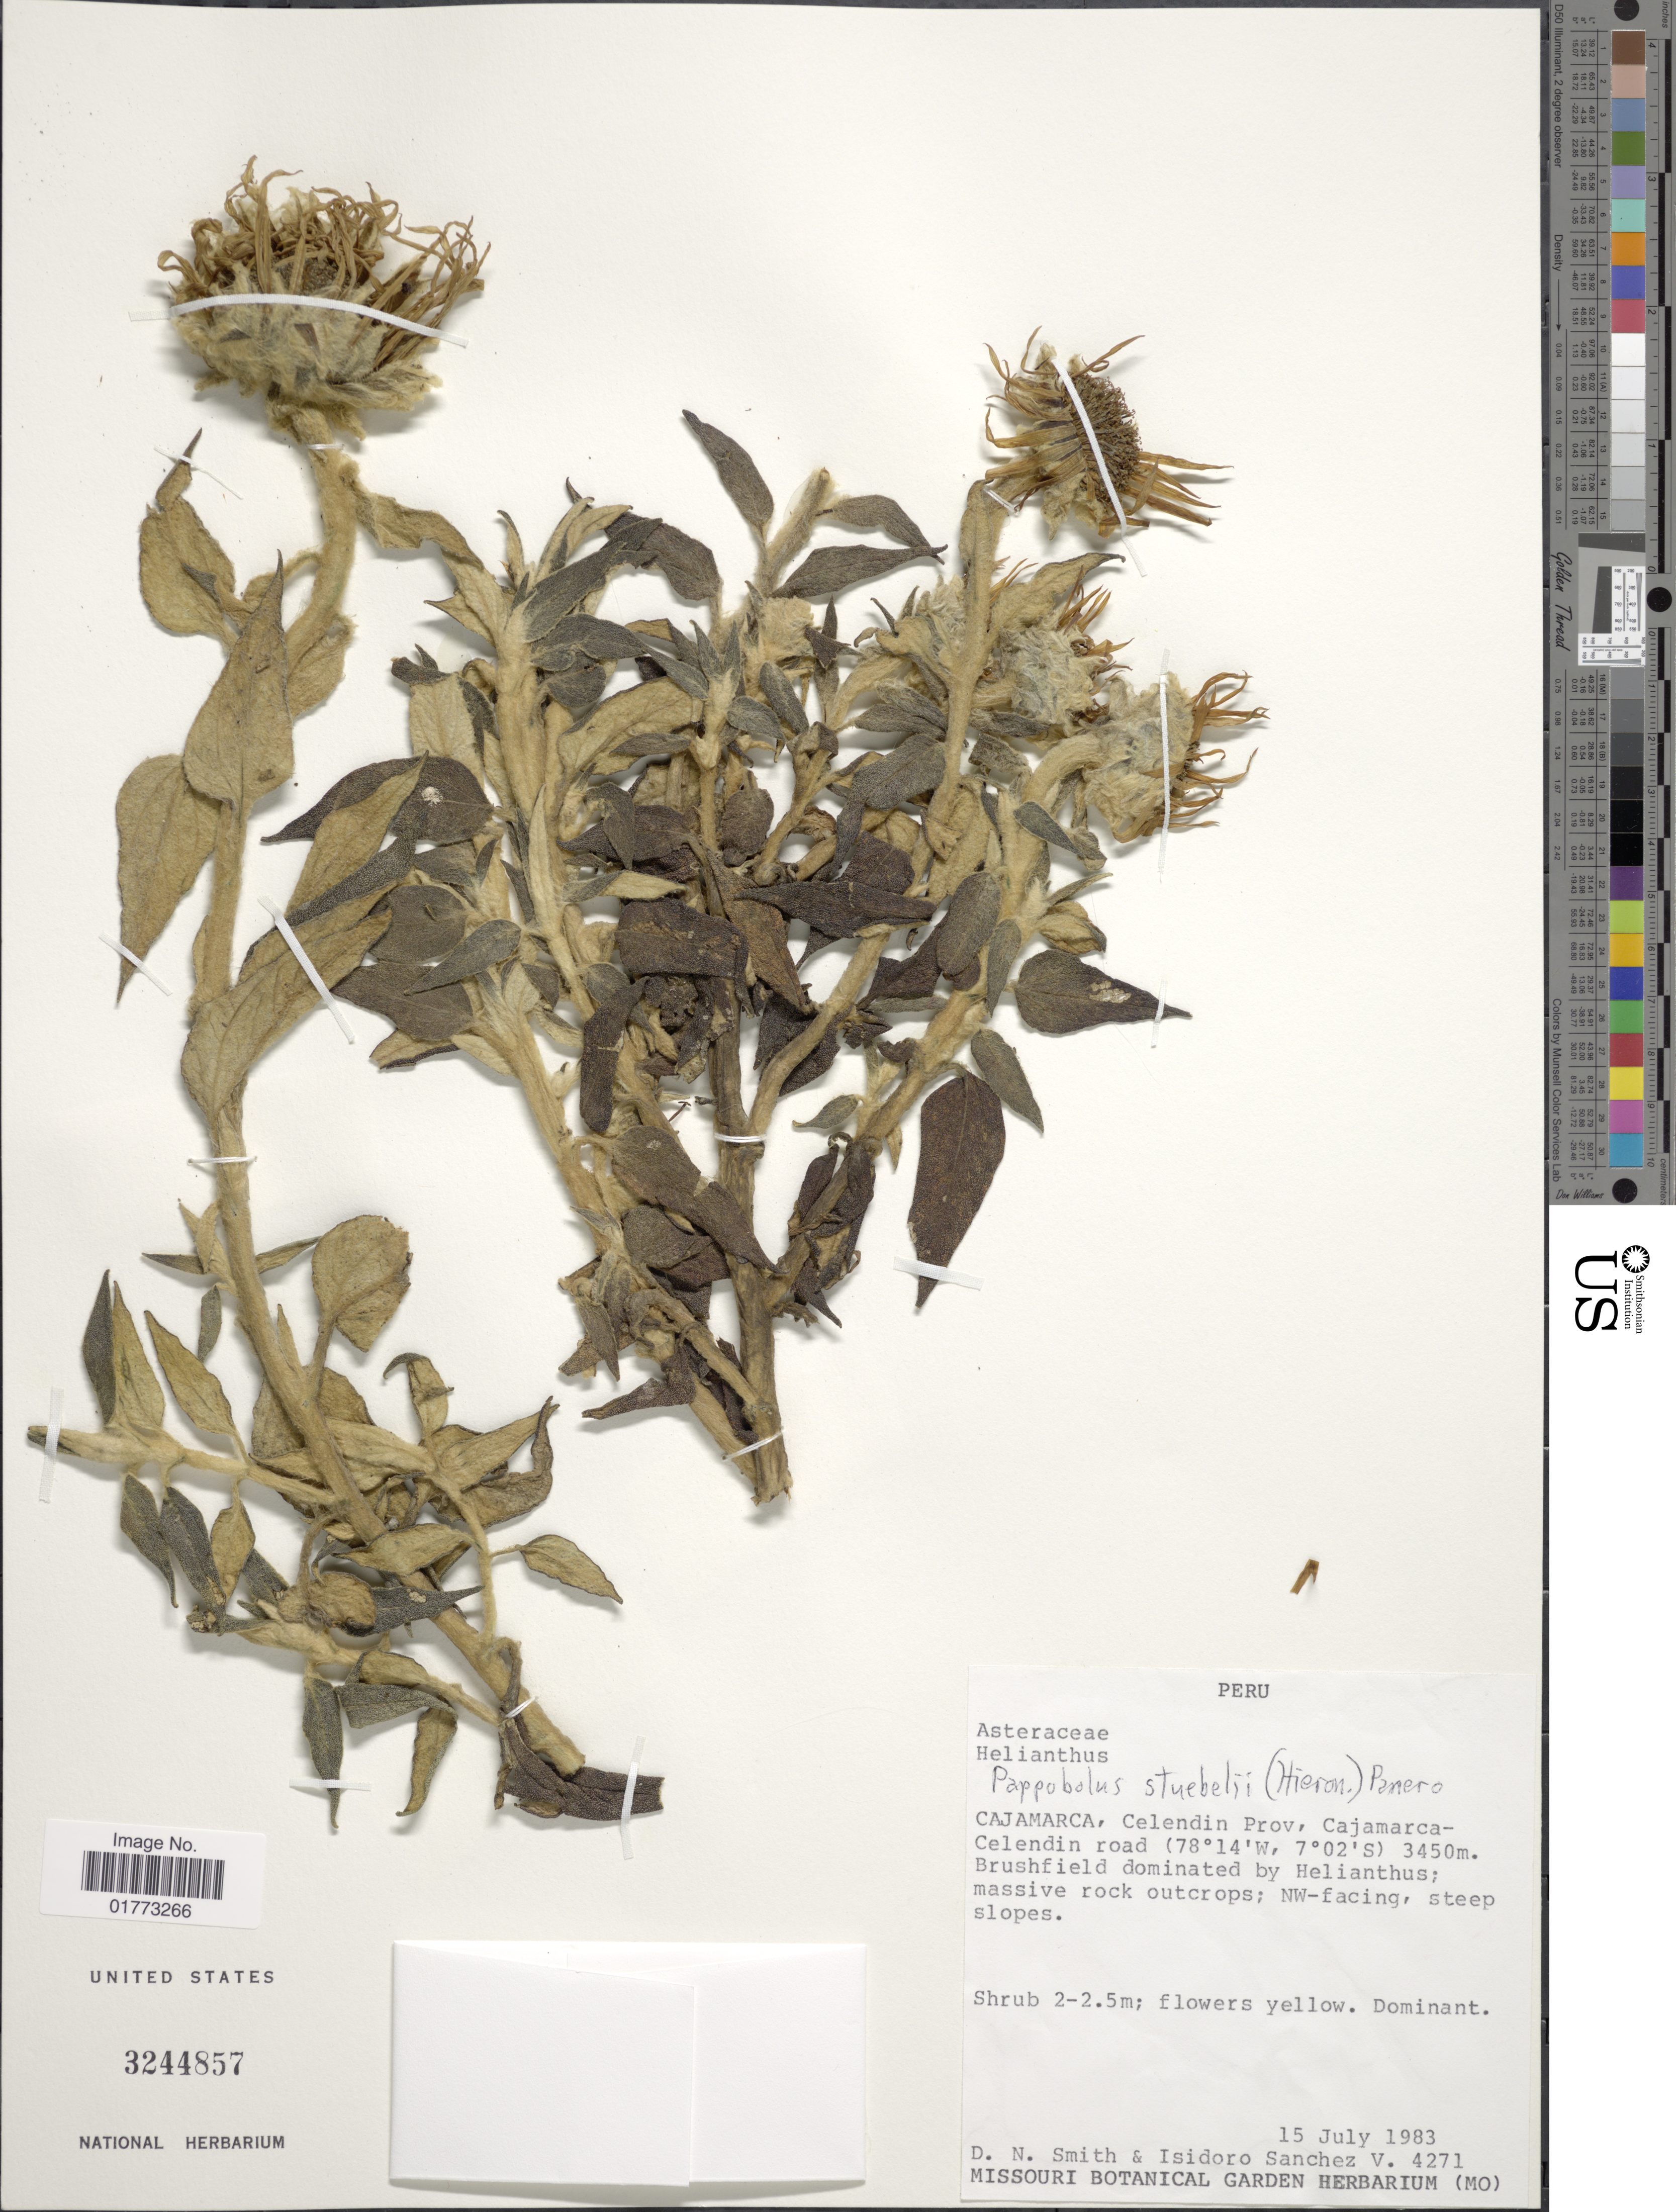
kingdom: Plantae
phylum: Tracheophyta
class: Magnoliopsida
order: Asterales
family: Asteraceae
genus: Pappobolus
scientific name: Pappobolus stuebelii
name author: (Hieron.) Panero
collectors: D. Smith & I. Sánchez Vega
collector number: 4271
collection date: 1983-07-15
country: Peru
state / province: Cajamarca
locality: Celendin Prov, Cajamarca-Celendin road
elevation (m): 3450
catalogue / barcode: US 3244857